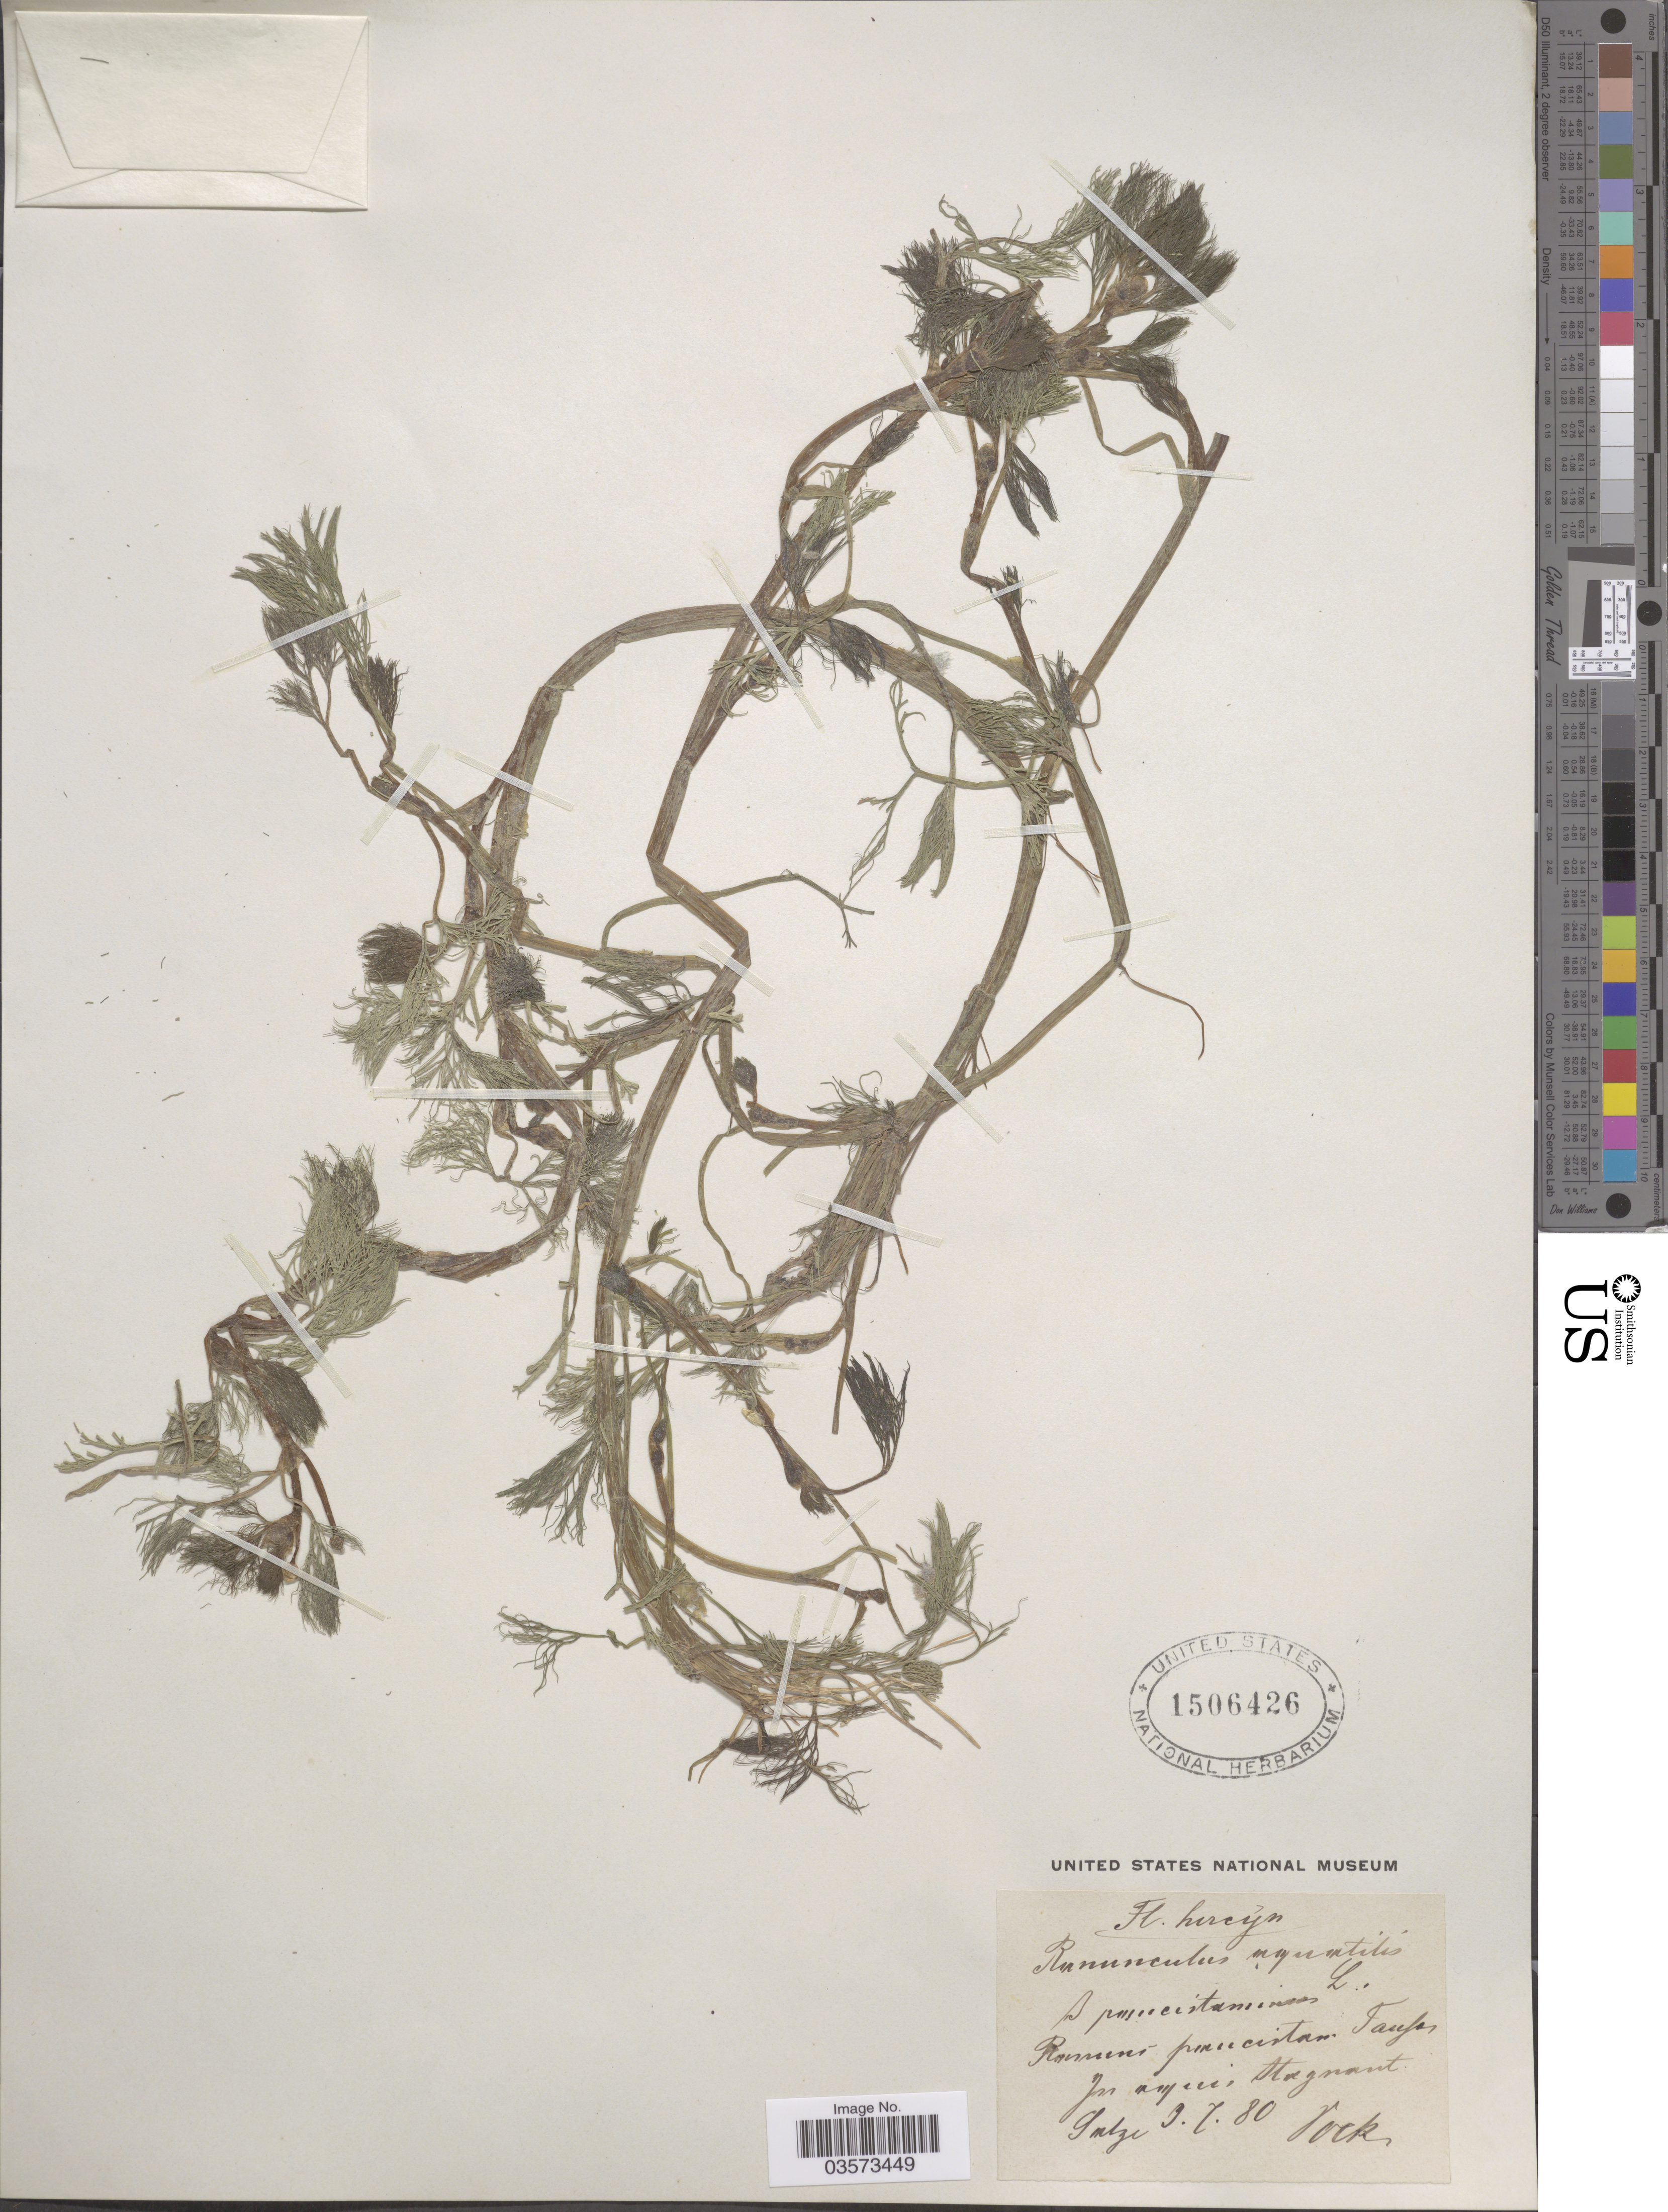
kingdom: Plantae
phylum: Tracheophyta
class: Magnoliopsida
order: Ranunculales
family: Ranunculaceae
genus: Ranunculus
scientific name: Ranunculus aquatilis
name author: L.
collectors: Vock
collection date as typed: Transcribed d/m/y: 3/7/80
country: Germany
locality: Hercýn. In apricis stagnant Salze.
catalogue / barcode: US 1506426